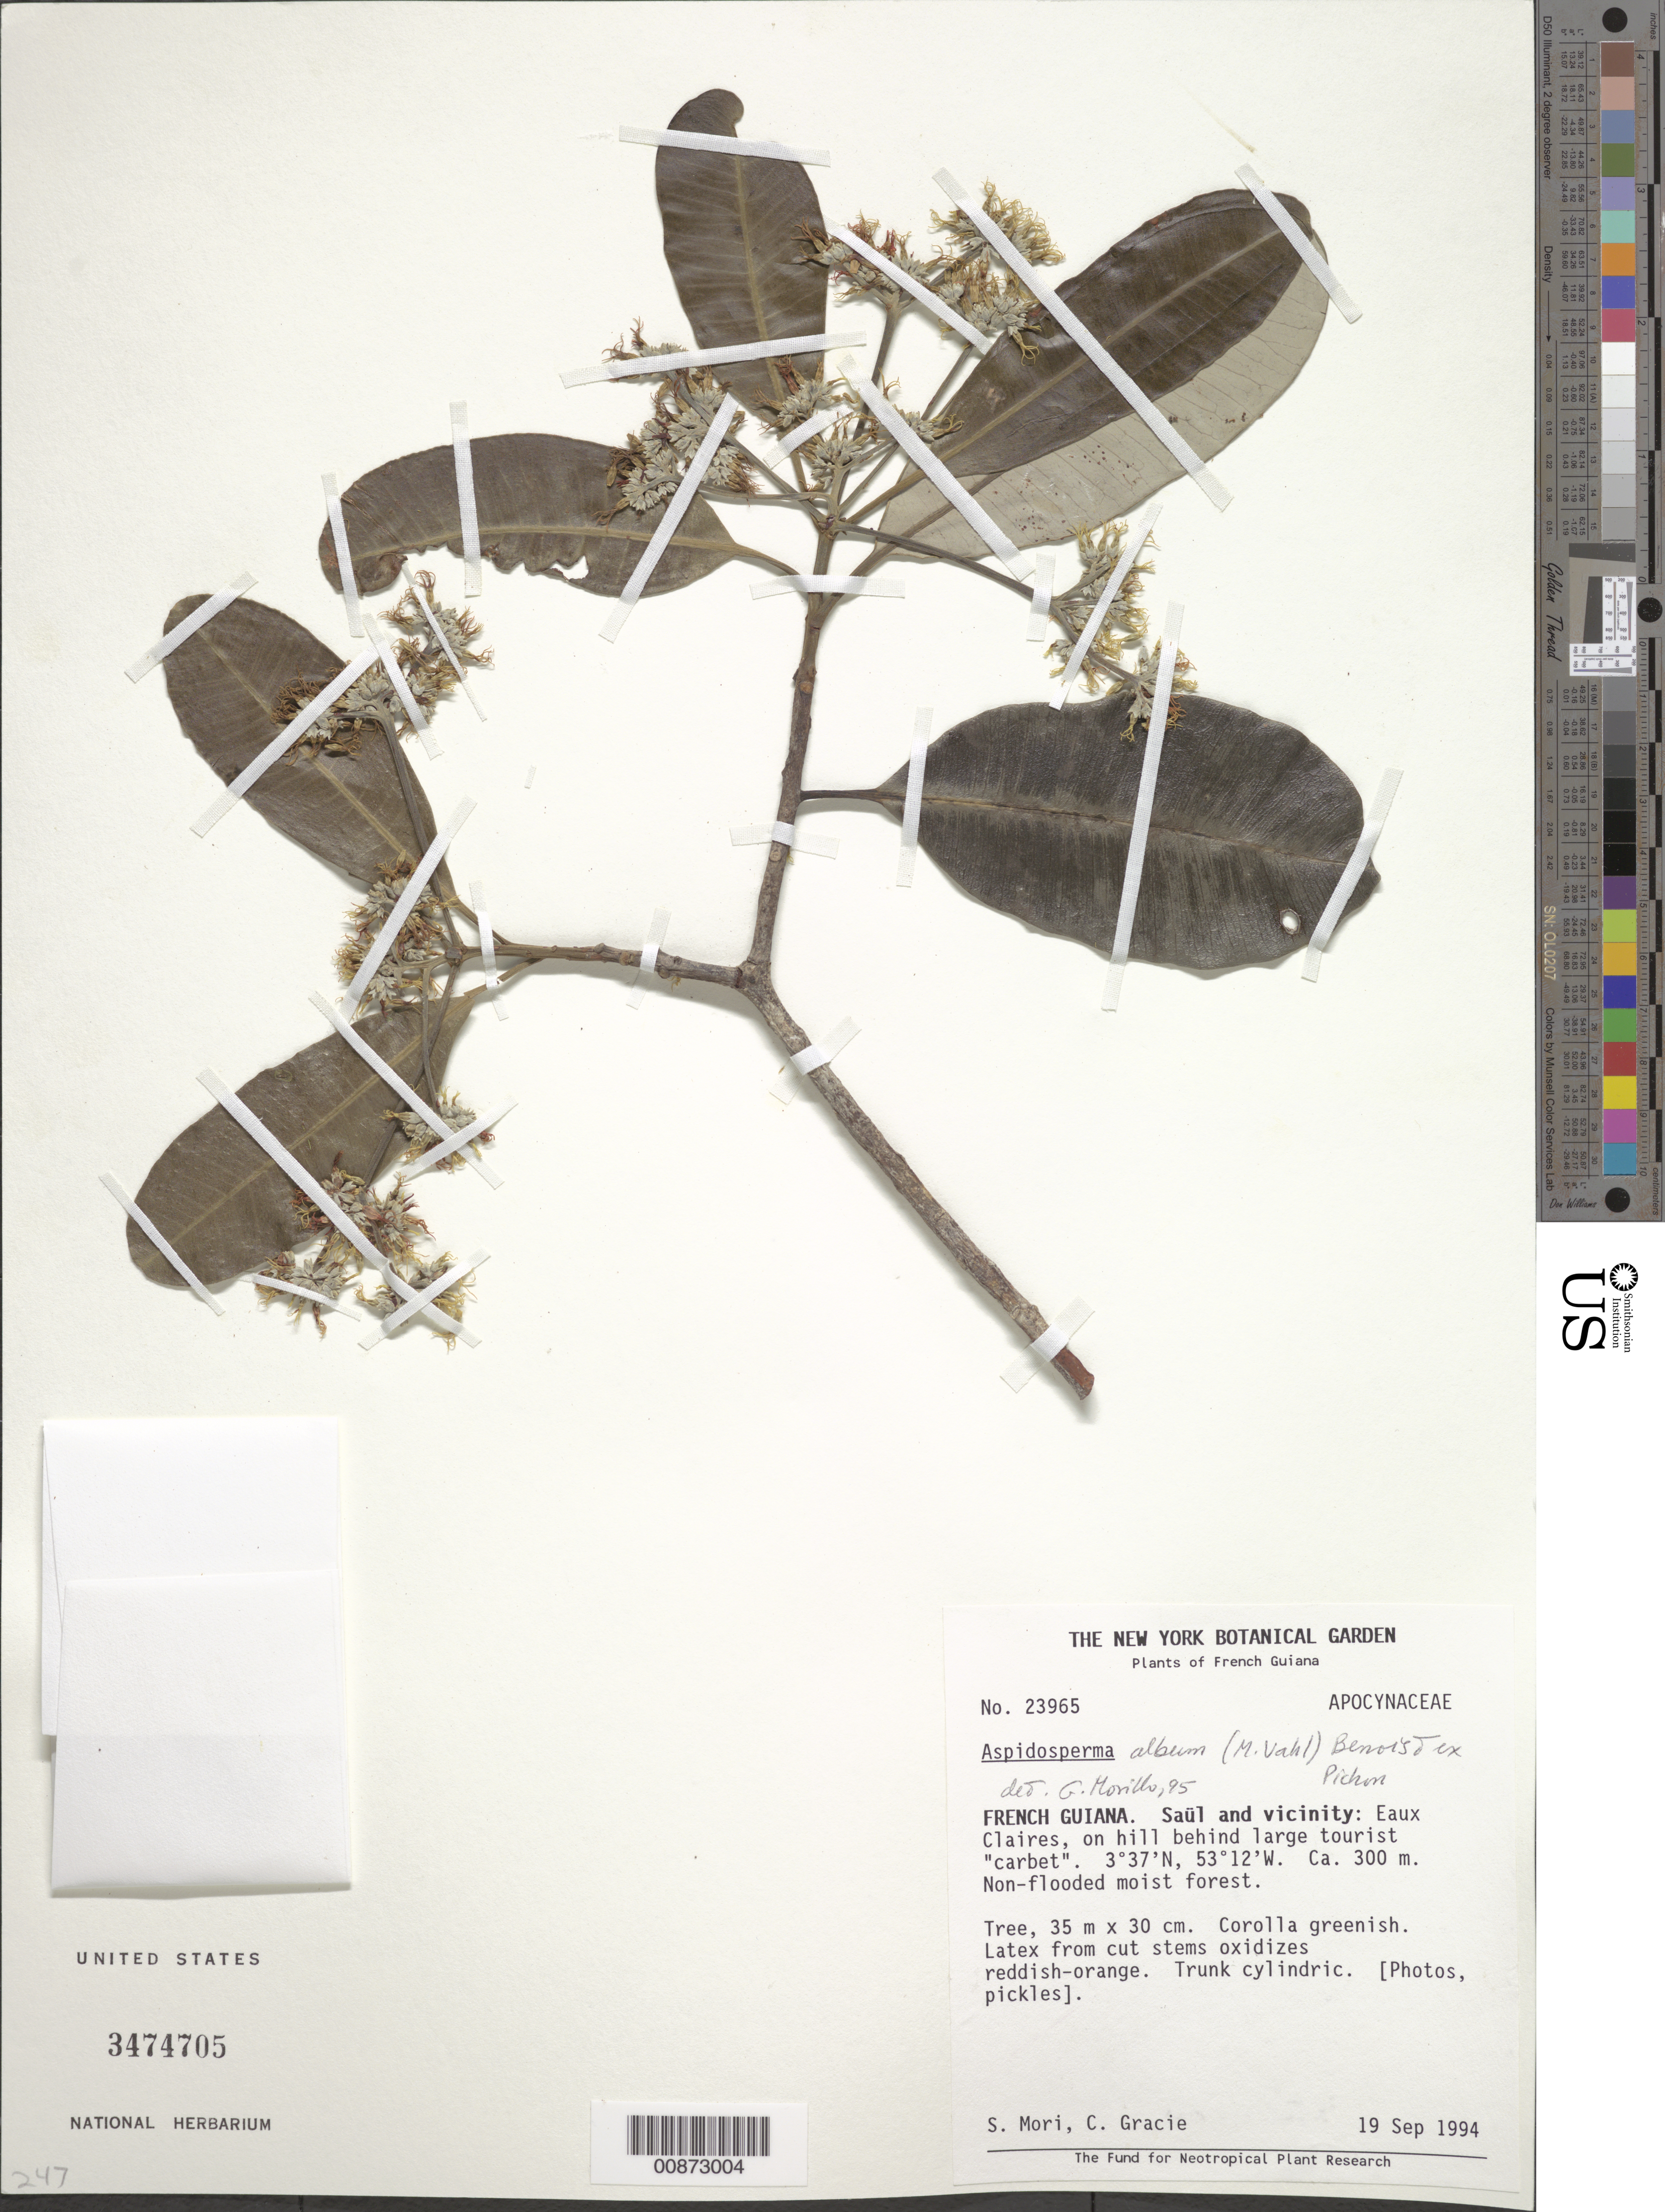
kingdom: Plantae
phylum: Tracheophyta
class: Magnoliopsida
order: Gentianales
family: Apocynaceae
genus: Aspidosperma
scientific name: Aspidosperma album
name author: (Vahl) Benoist ex Pichon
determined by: Morillo, G. N.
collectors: S. Mori & C. A. Gracie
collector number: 23965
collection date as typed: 19-Sep-94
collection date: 1994-09-19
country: French Guiana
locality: Eaux Claires, vicinity of Saül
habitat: Non-flooded moist forest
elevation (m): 300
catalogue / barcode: US 3474705